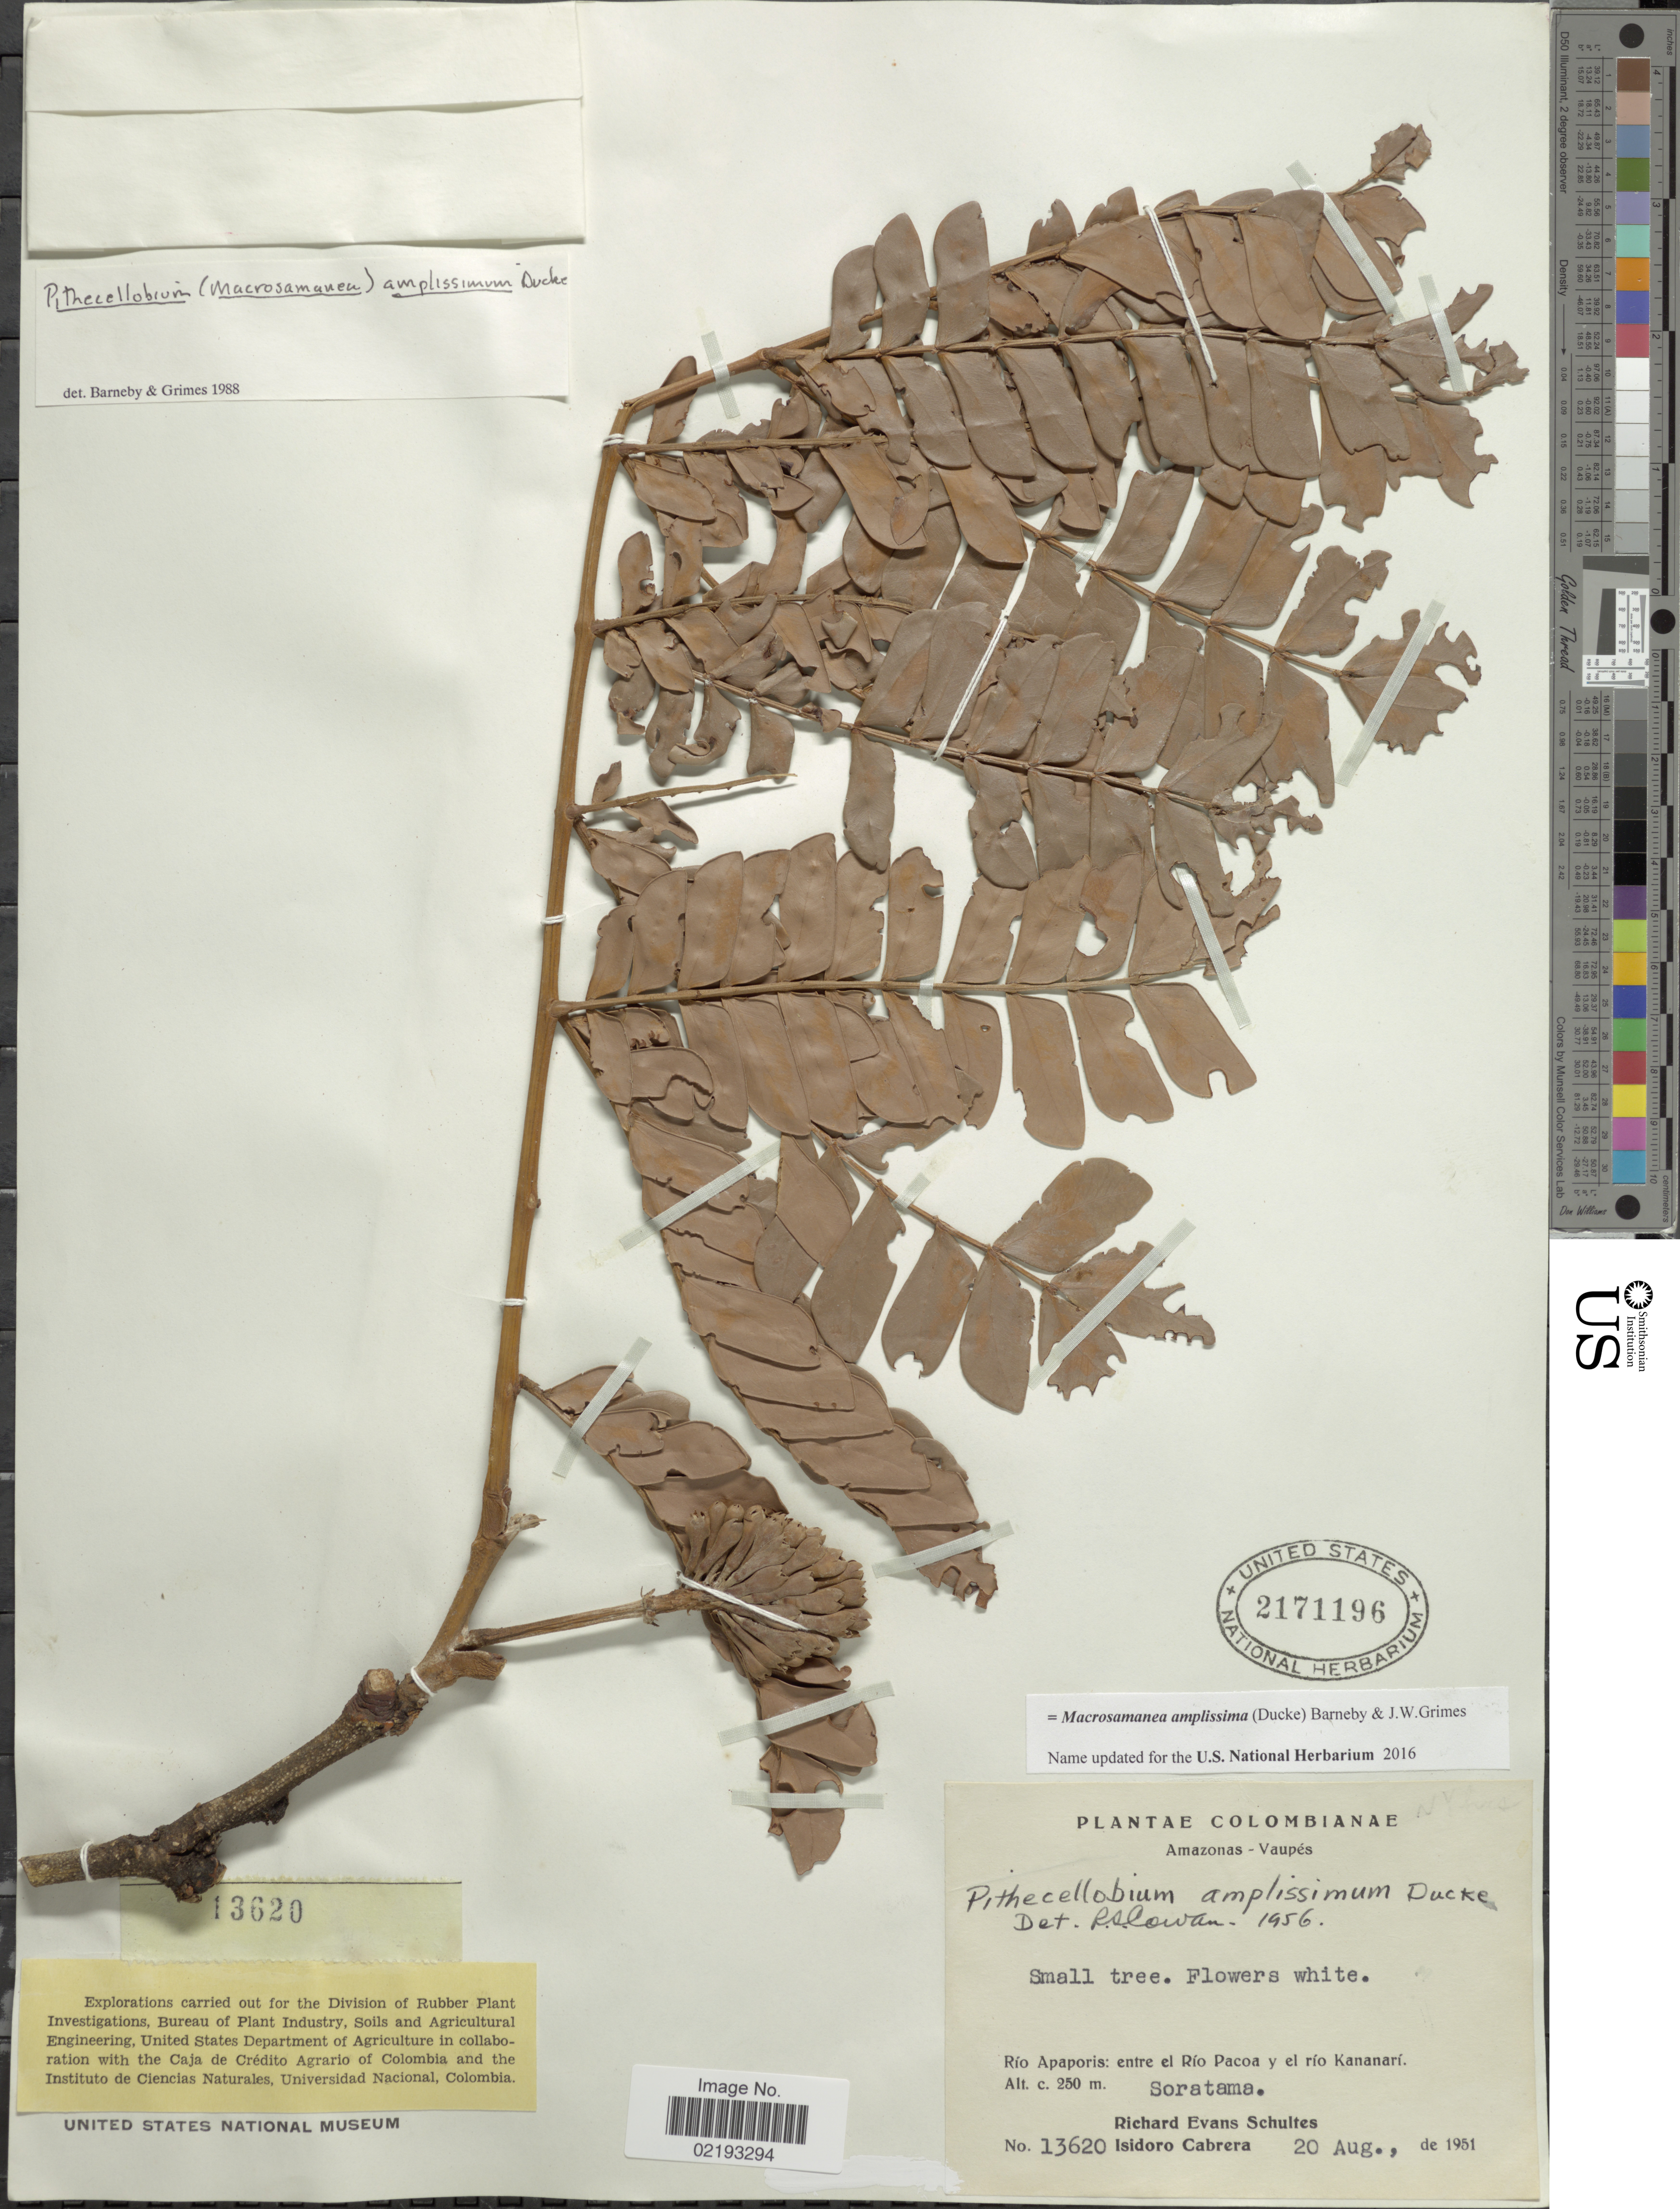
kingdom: Plantae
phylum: Tracheophyta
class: Magnoliopsida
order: Fabales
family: Fabaceae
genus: Macrosamanea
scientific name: Macrosamanea amplissima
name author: (Ducke) Barneby & J.W. Grimes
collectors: R. E. Schultes & I. Cabrera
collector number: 13620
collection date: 1951-08-20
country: Colombia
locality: Amazonas - Vaupés, Río Apaporis: entre el Río Pacoa y el río Kananarí. Soratama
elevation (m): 250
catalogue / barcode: US 2171196